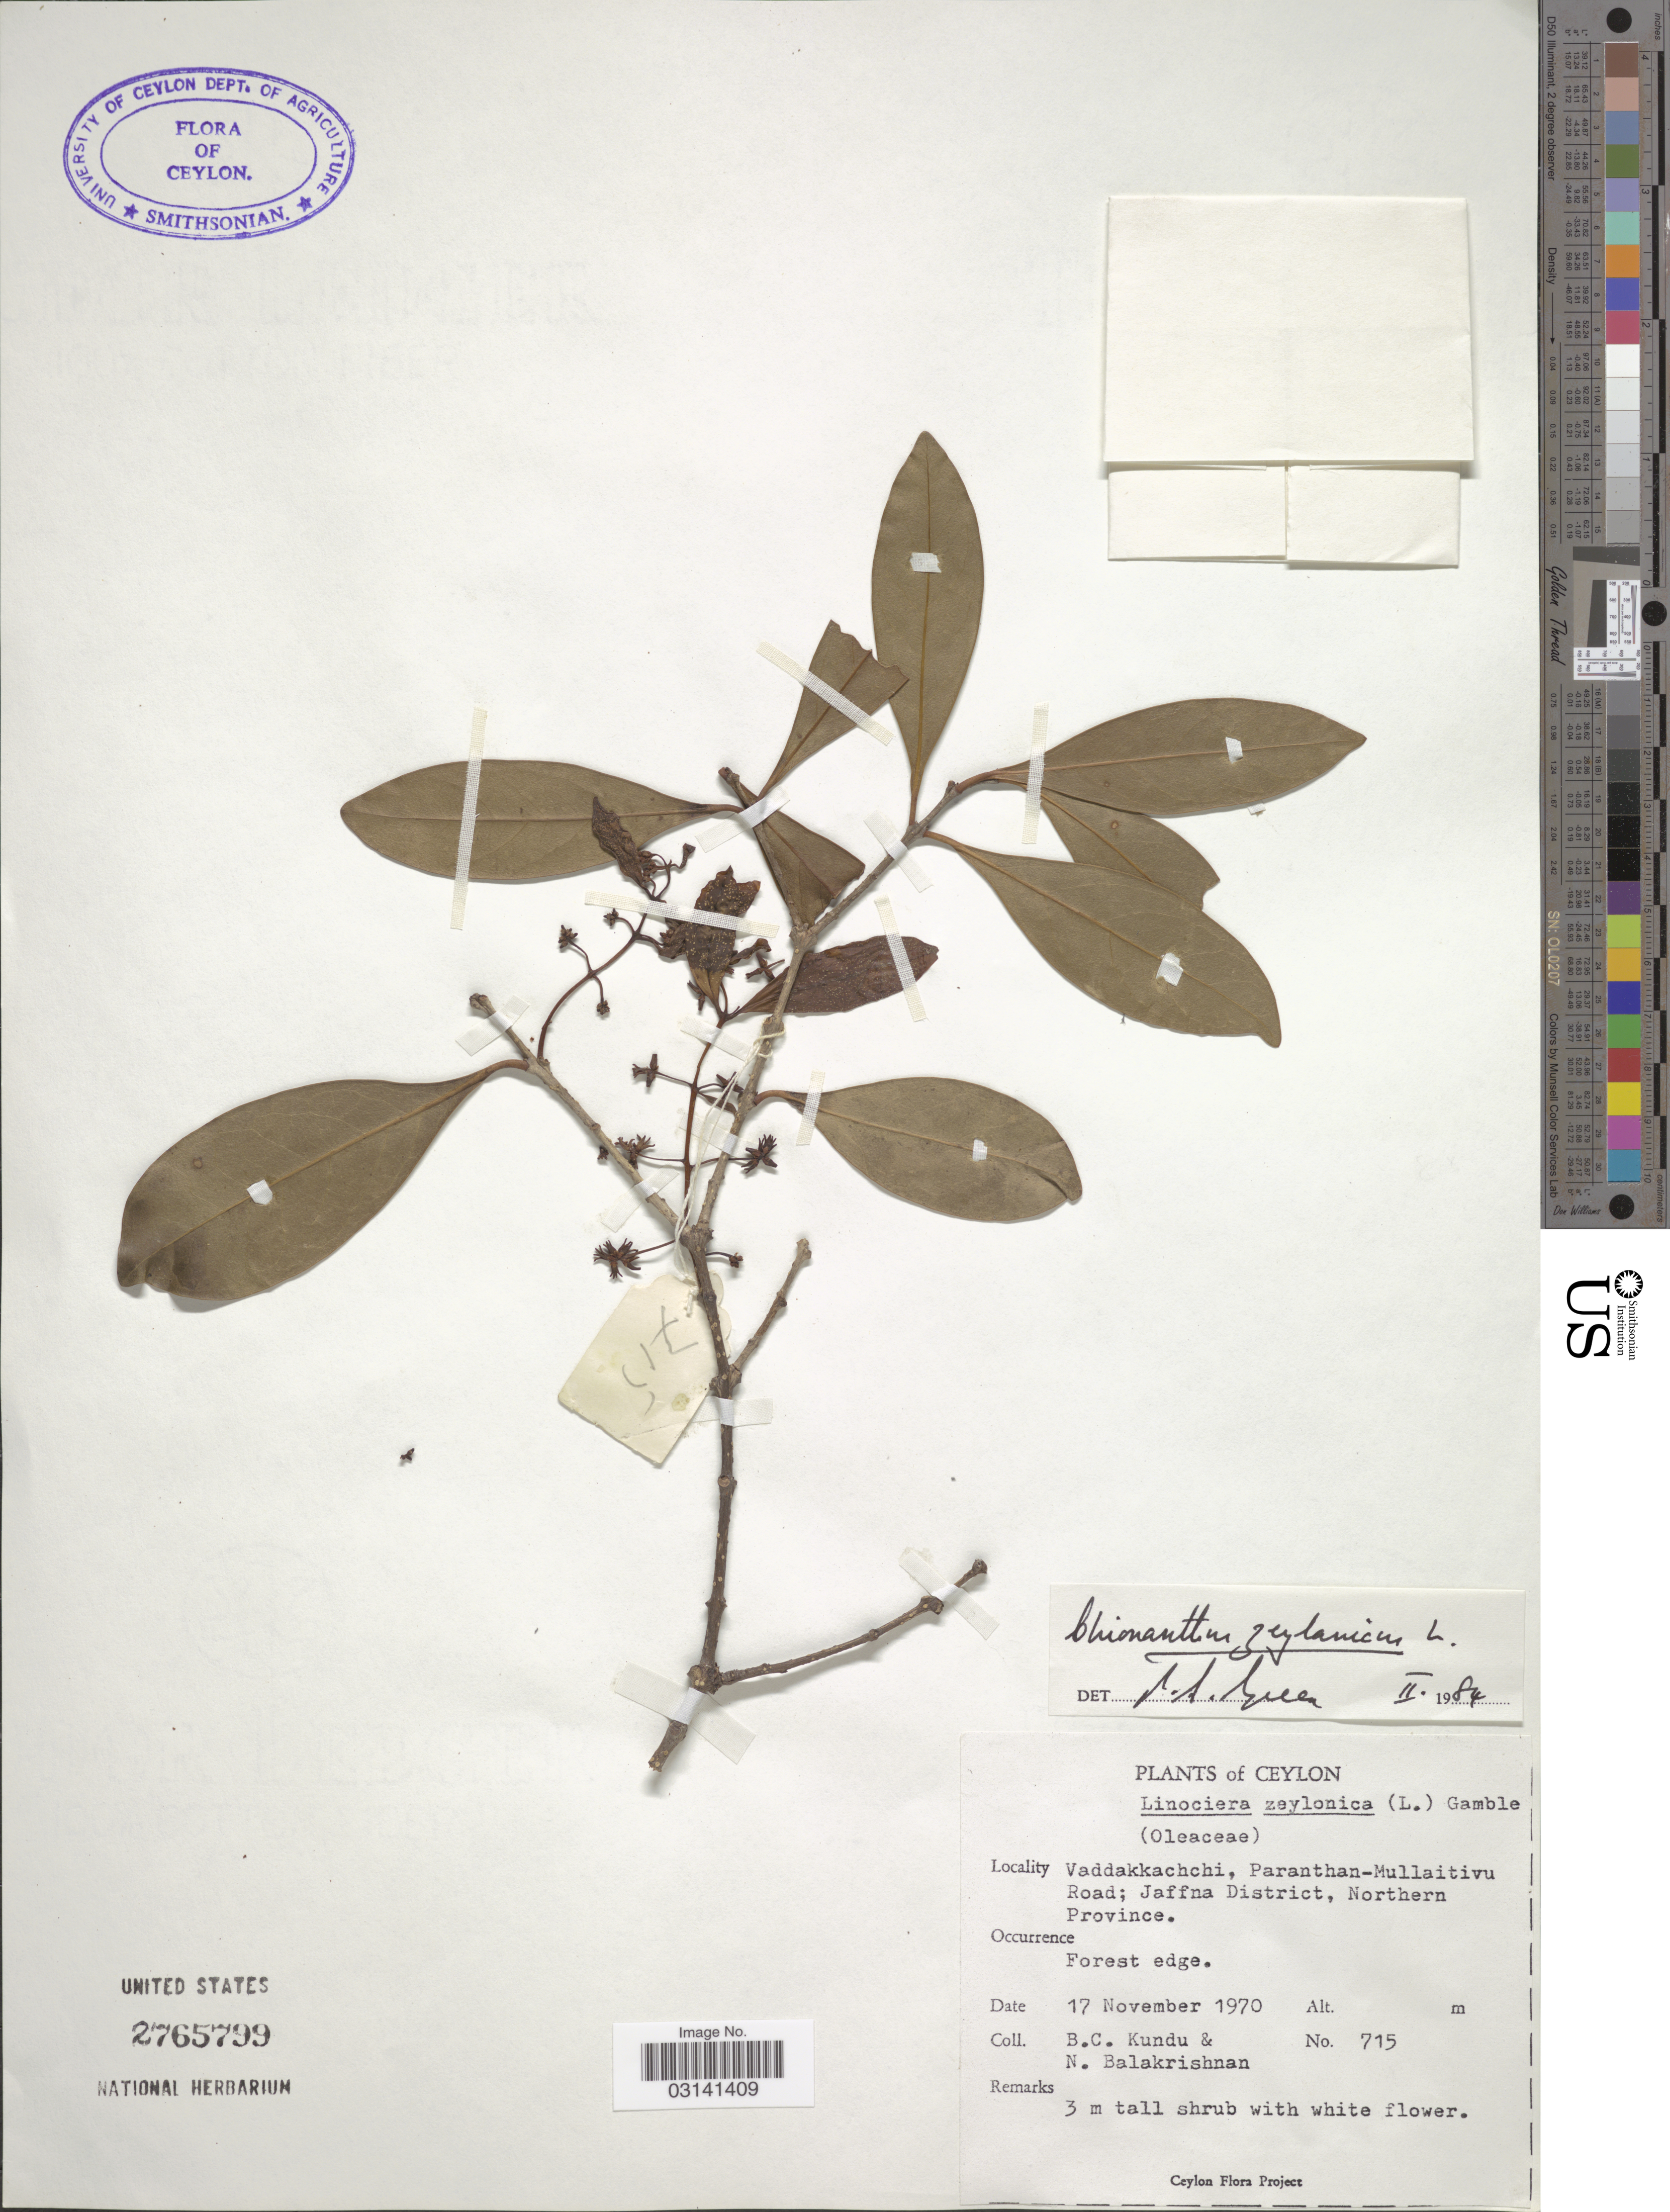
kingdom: Plantae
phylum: Tracheophyta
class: Magnoliopsida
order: Lamiales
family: Oleaceae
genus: Chionanthus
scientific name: Chionanthus zeylanicus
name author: L.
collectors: B. C. Kundu & N. Balakrishnan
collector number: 715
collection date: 1970-11-17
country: Sri Lanka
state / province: Northern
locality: Ceylon. Vaddakkacchi, Paranthan-Mullaitivu Road; Jaffna District.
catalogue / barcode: US 2765799